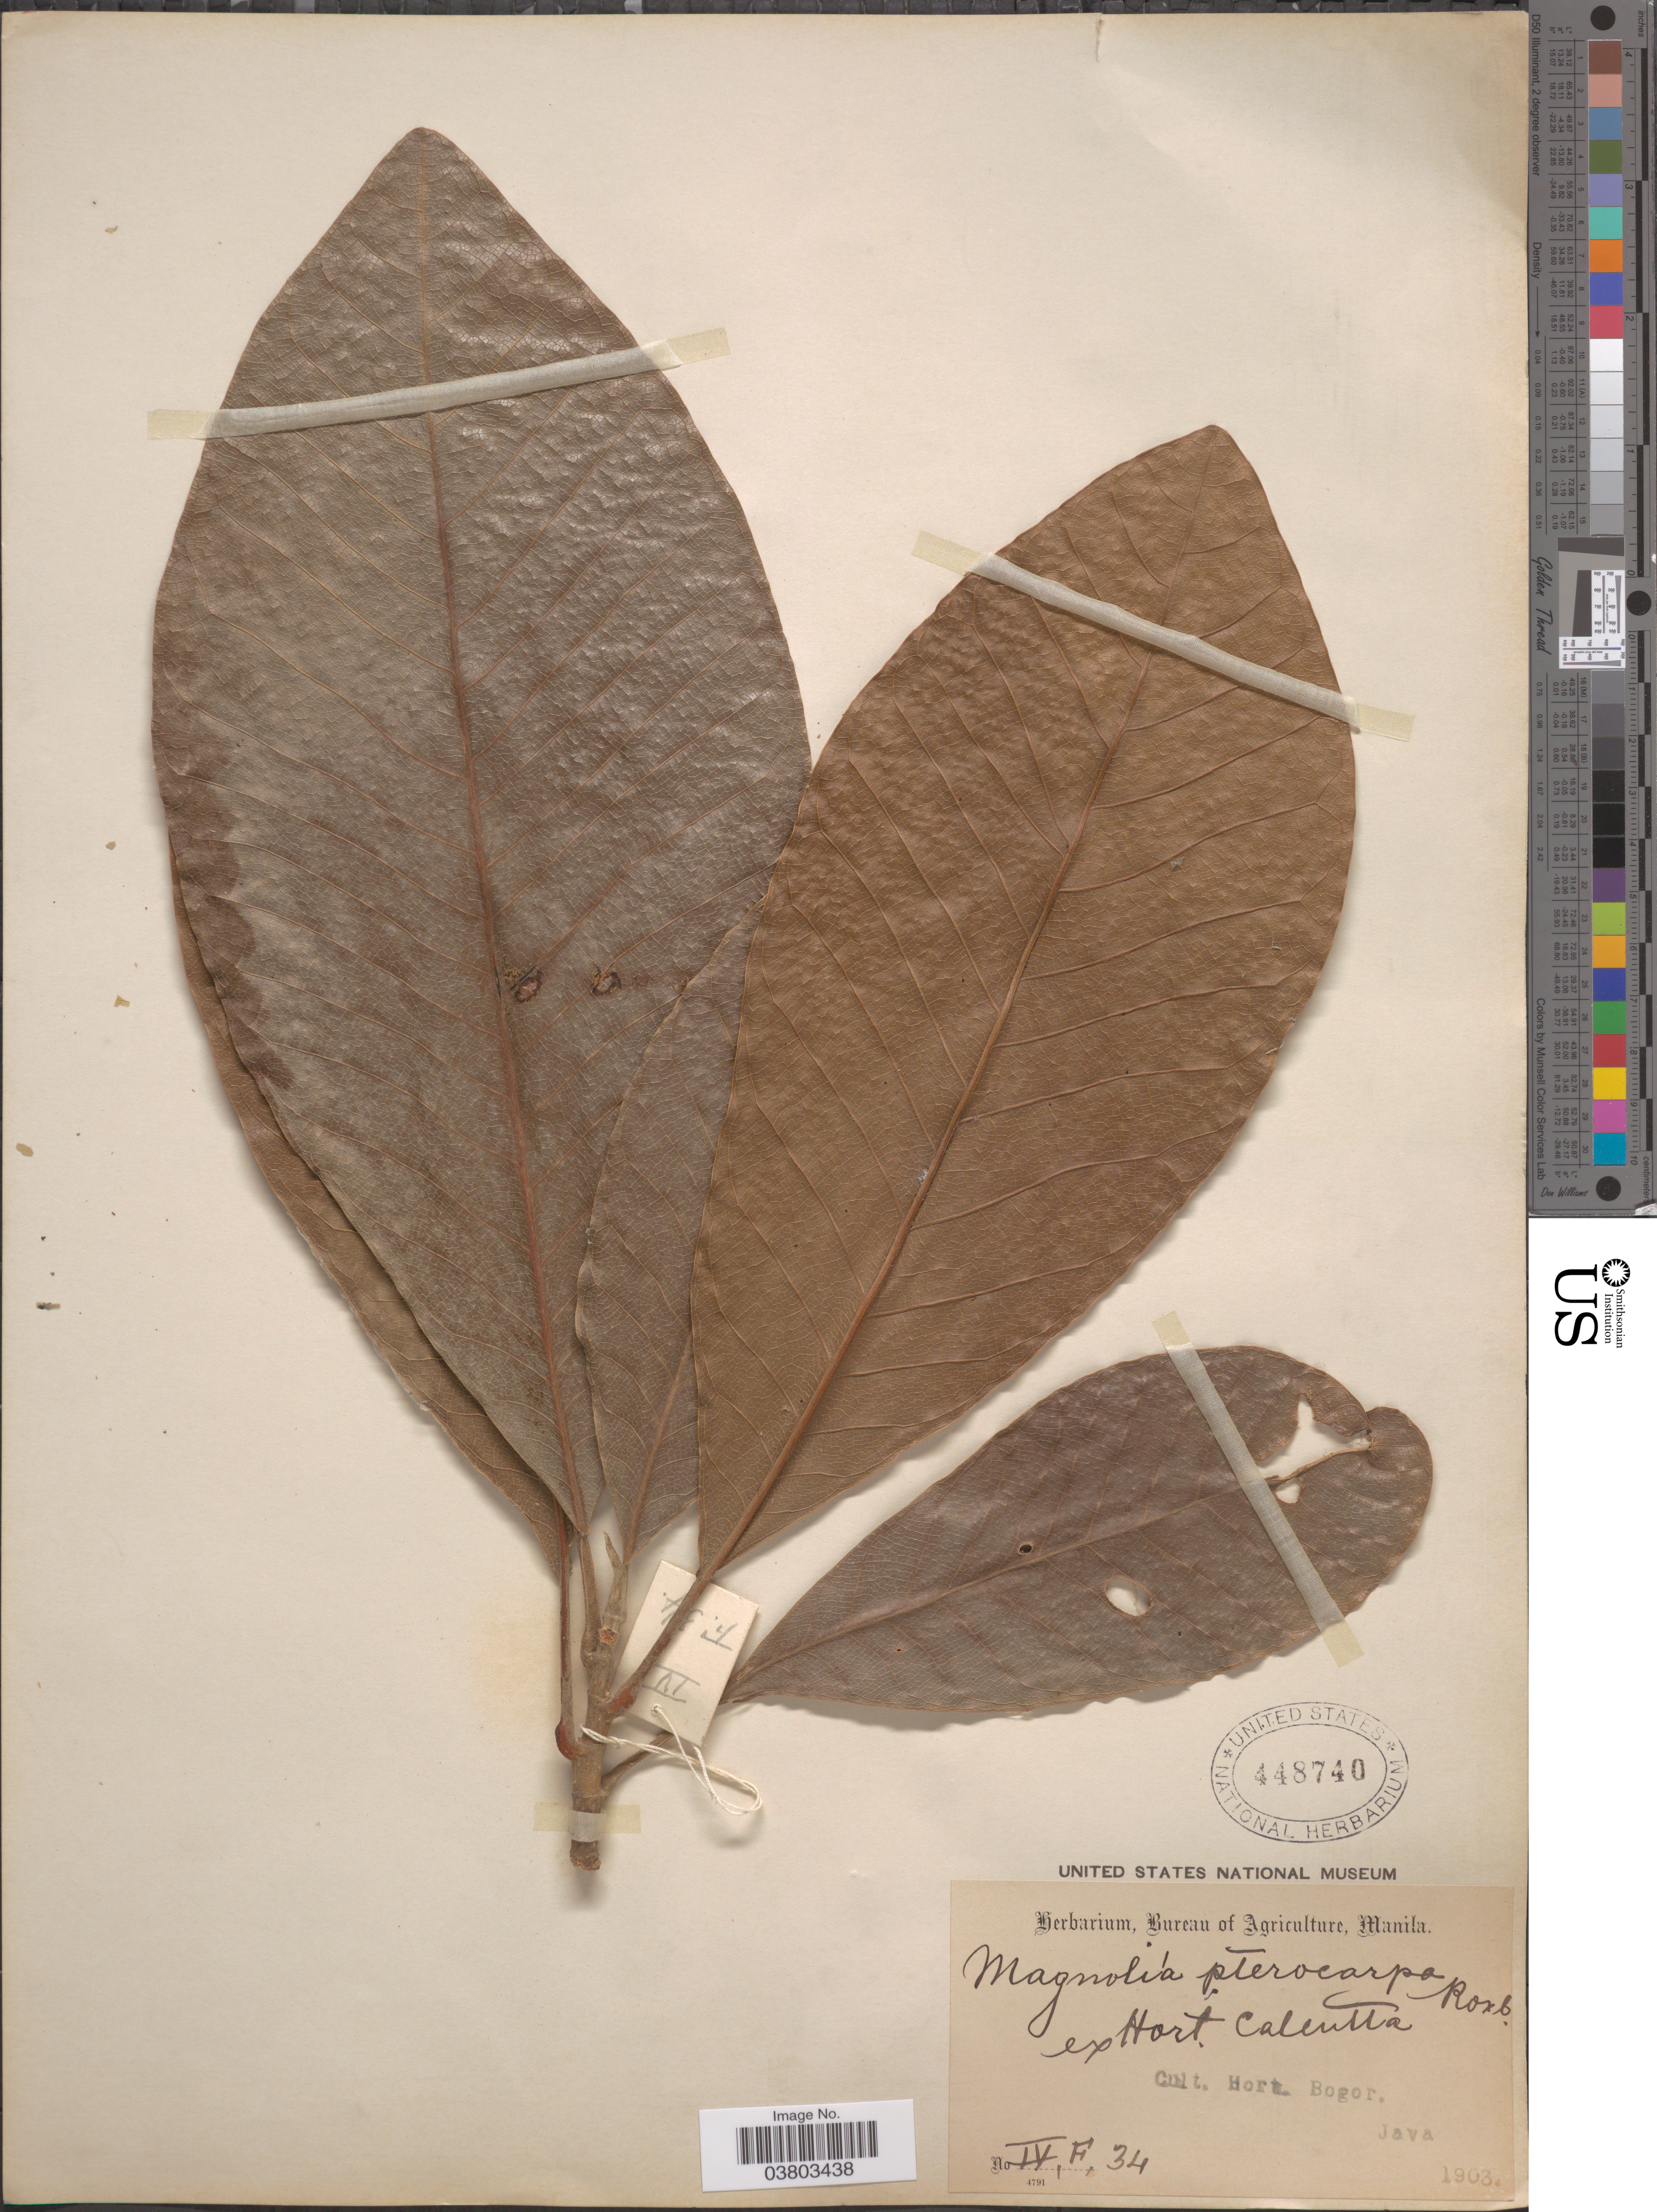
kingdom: Plantae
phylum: Tracheophyta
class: Magnoliopsida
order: Magnoliales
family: Magnoliaceae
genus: Magnolia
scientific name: Magnolia pterocarpa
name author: Roxb.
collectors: Ex Hort. Calcutta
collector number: IV,F,34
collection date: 1903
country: Indonesia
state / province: Java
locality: Cult. Hort. Bogor.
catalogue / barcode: US 448740